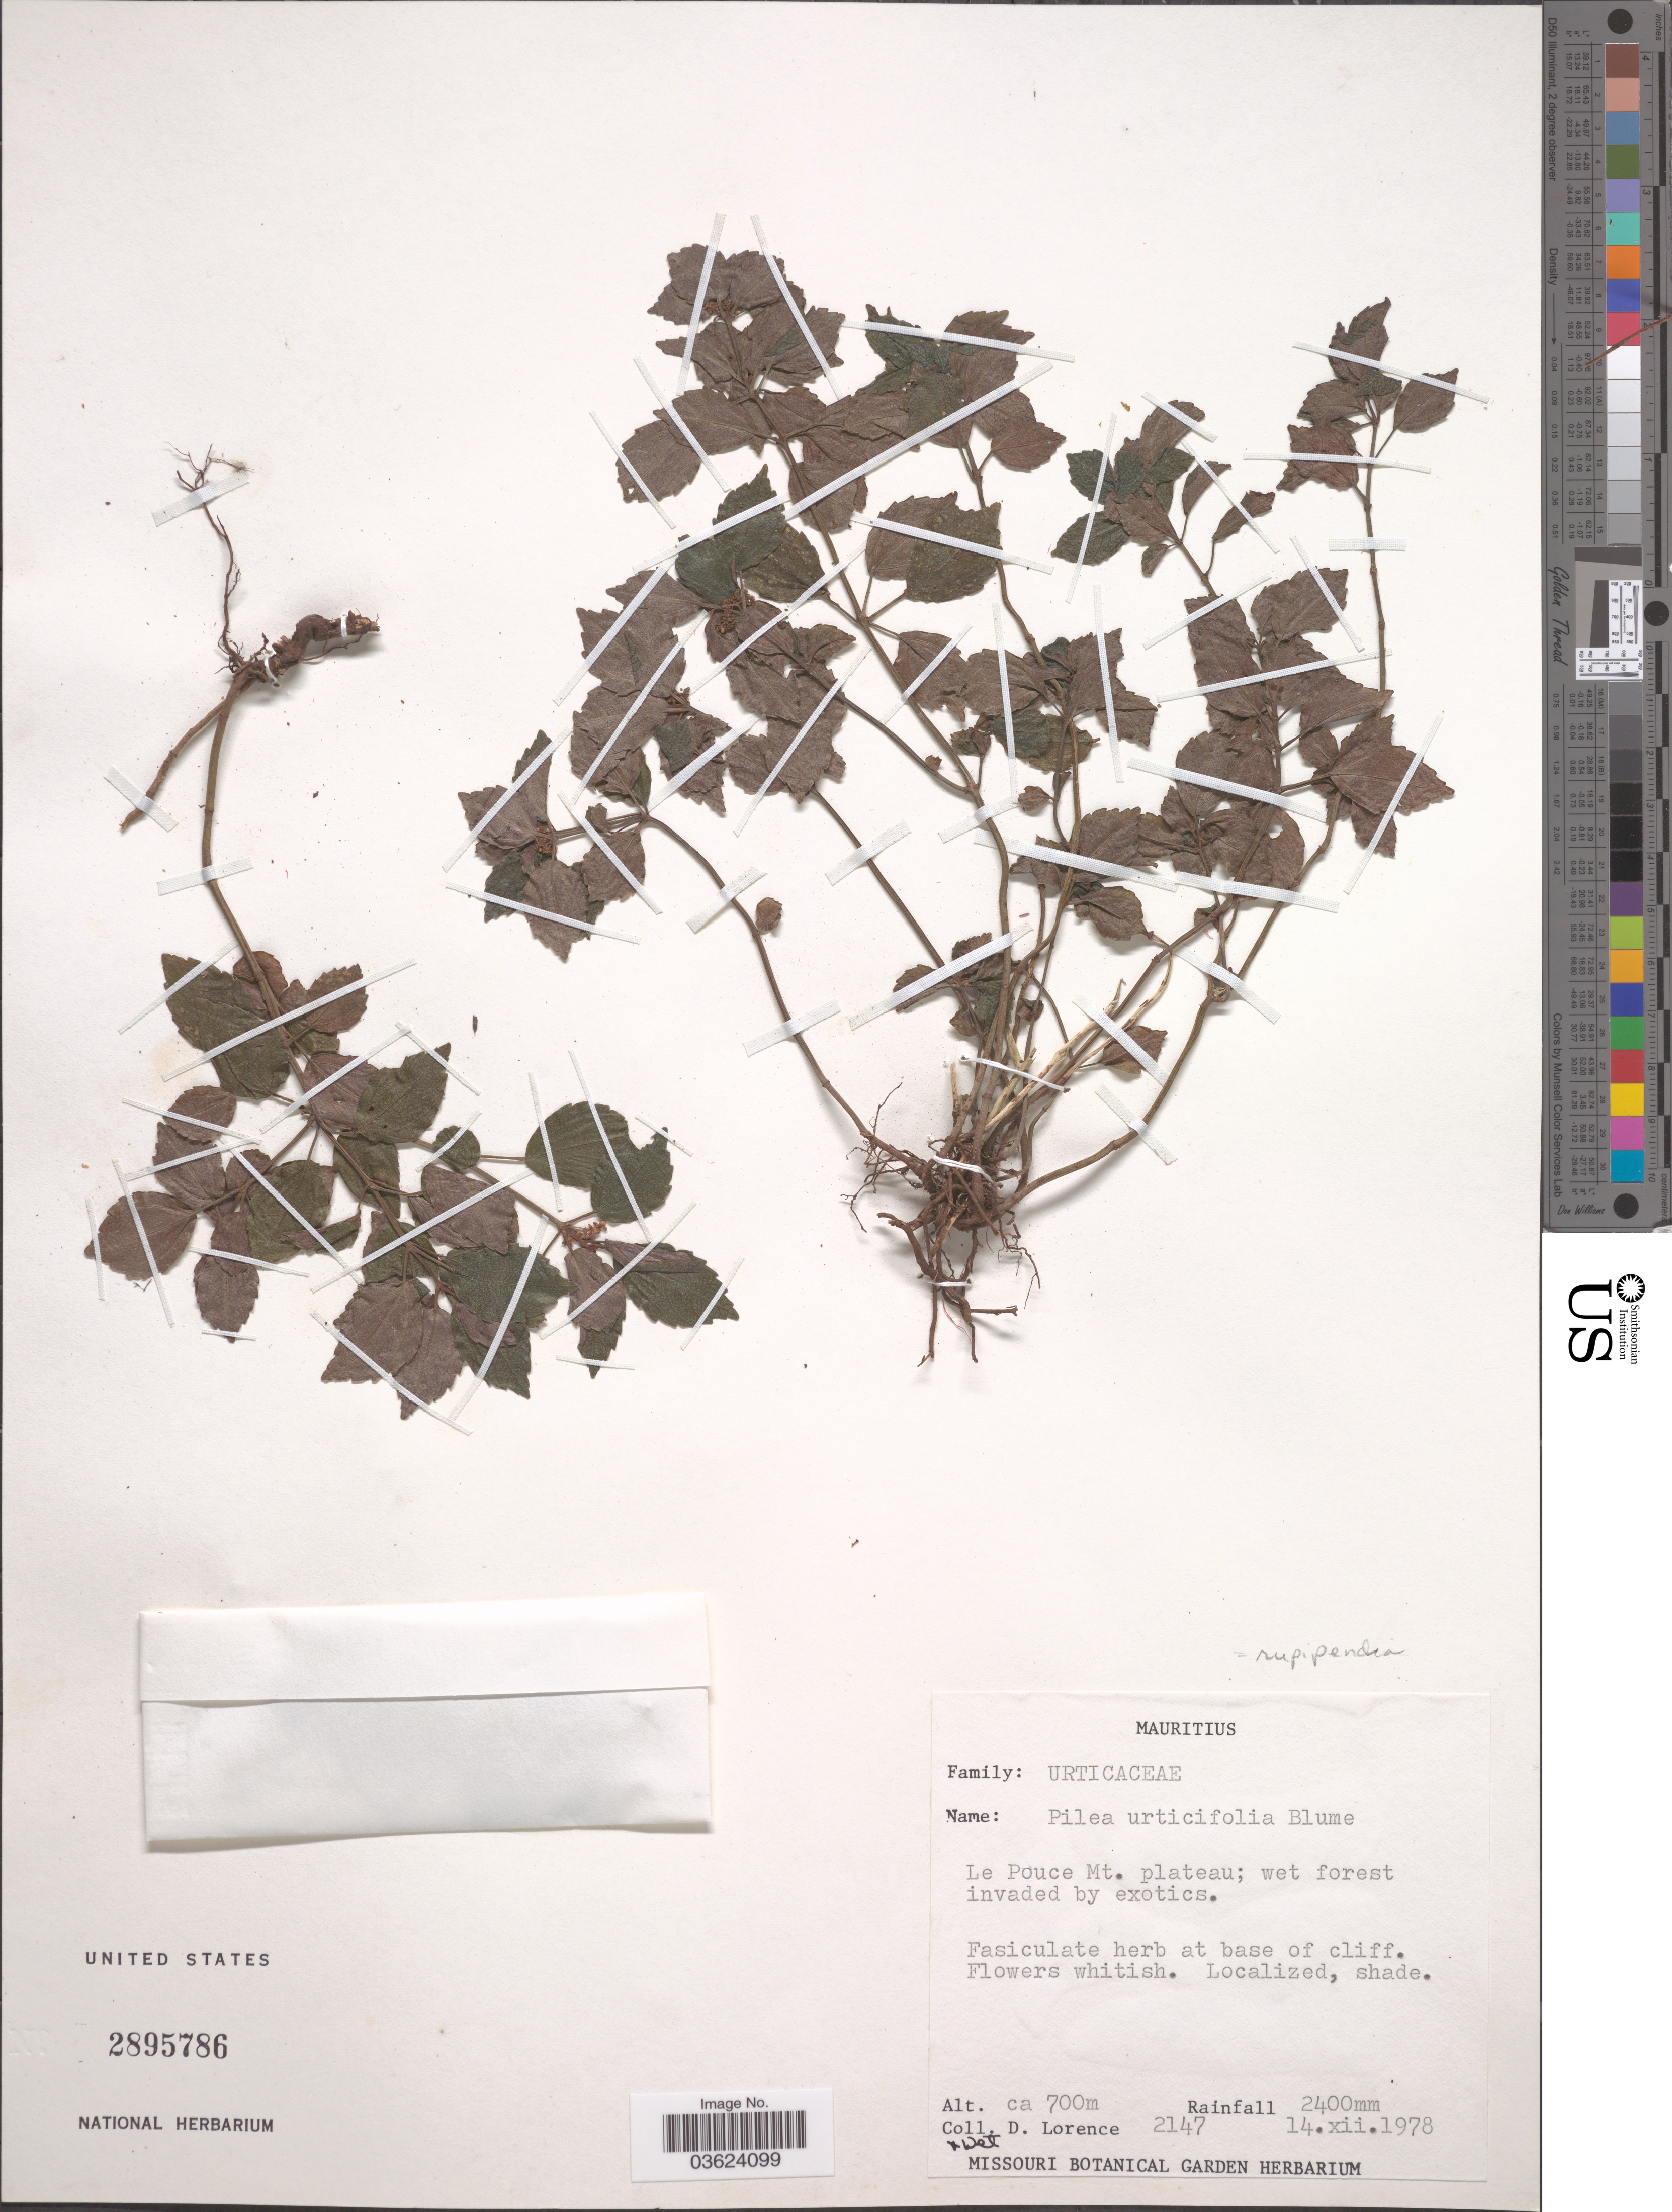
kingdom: Plantae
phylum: Tracheophyta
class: Magnoliopsida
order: Rosales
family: Urticaceae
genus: Pilea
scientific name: Pilea rupipendia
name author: Wedd.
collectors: D. Lorence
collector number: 2147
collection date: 1978-12-14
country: Mauritius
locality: Le Pouce Mt. plateau.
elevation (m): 700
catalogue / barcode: US 2895786